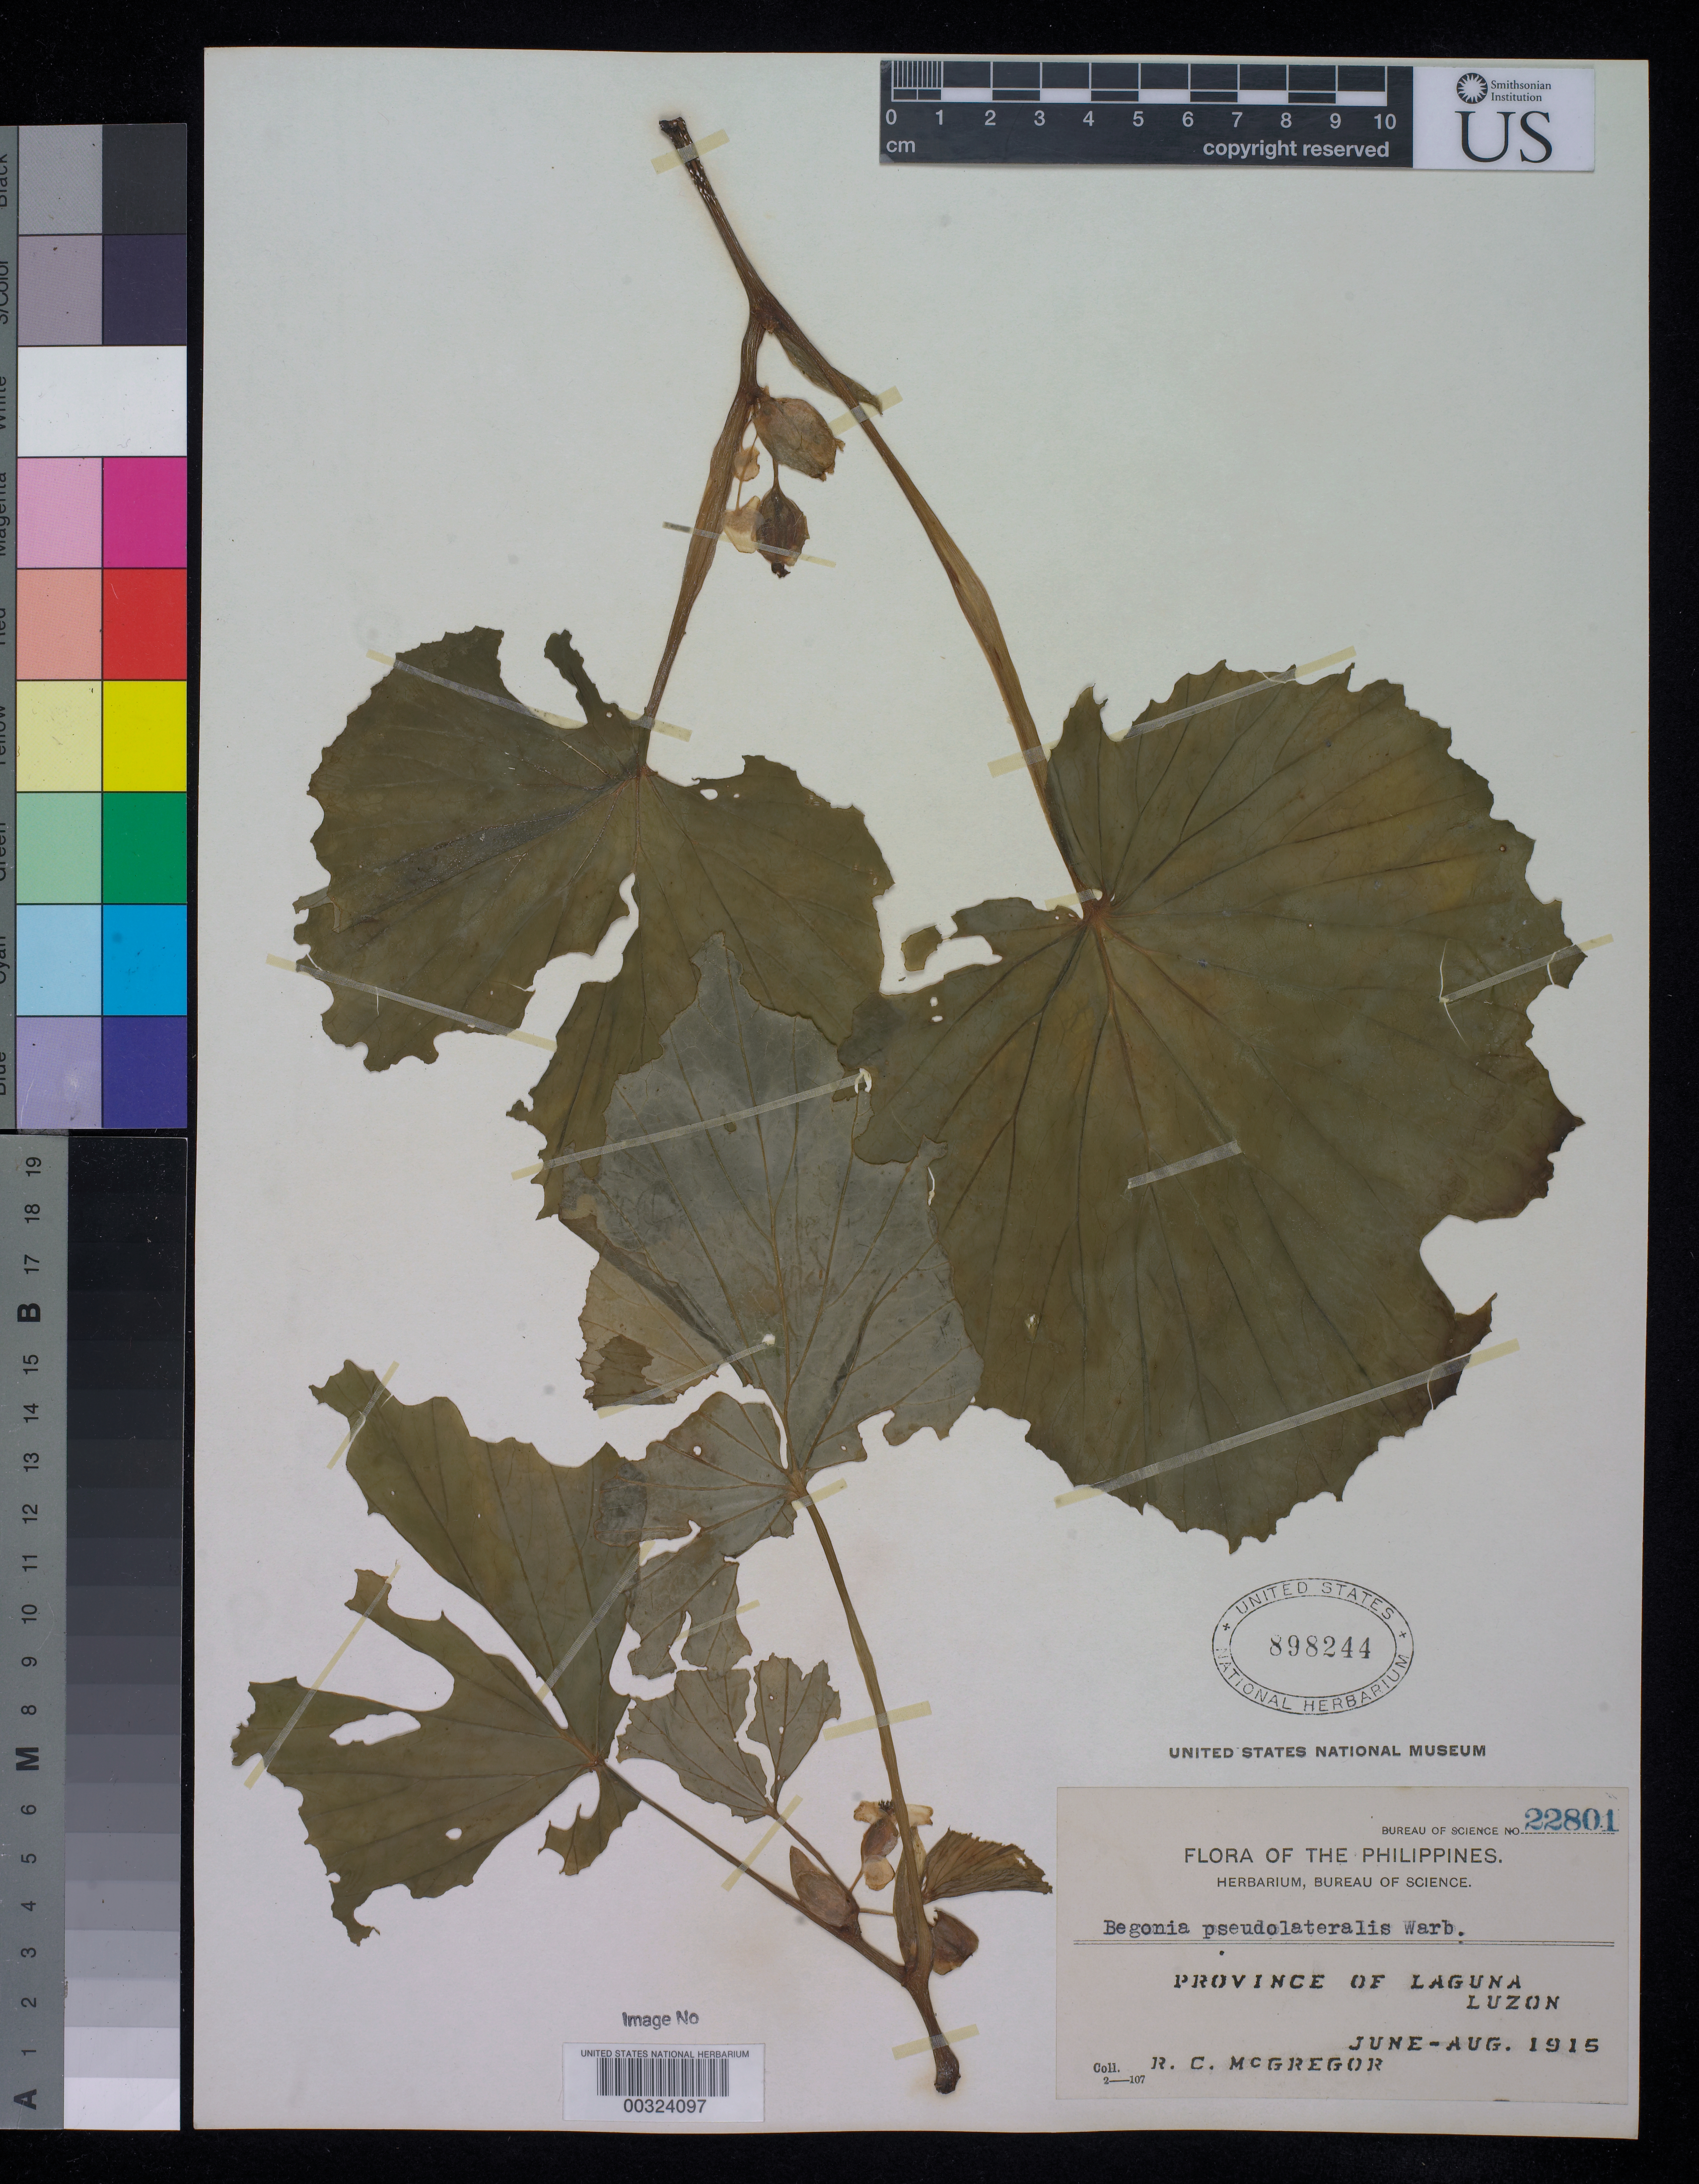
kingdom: Plantae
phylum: Tracheophyta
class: Magnoliopsida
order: Cucurbitales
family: Begoniaceae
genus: Begonia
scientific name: Begonia pseudolateralis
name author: Warb.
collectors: R. C. McGregor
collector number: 22801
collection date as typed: Jun 1915 to -- Aug 1915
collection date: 1915-06/1915-08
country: Philippines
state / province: Calabarzon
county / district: Laguna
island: Luzon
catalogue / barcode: US 898244